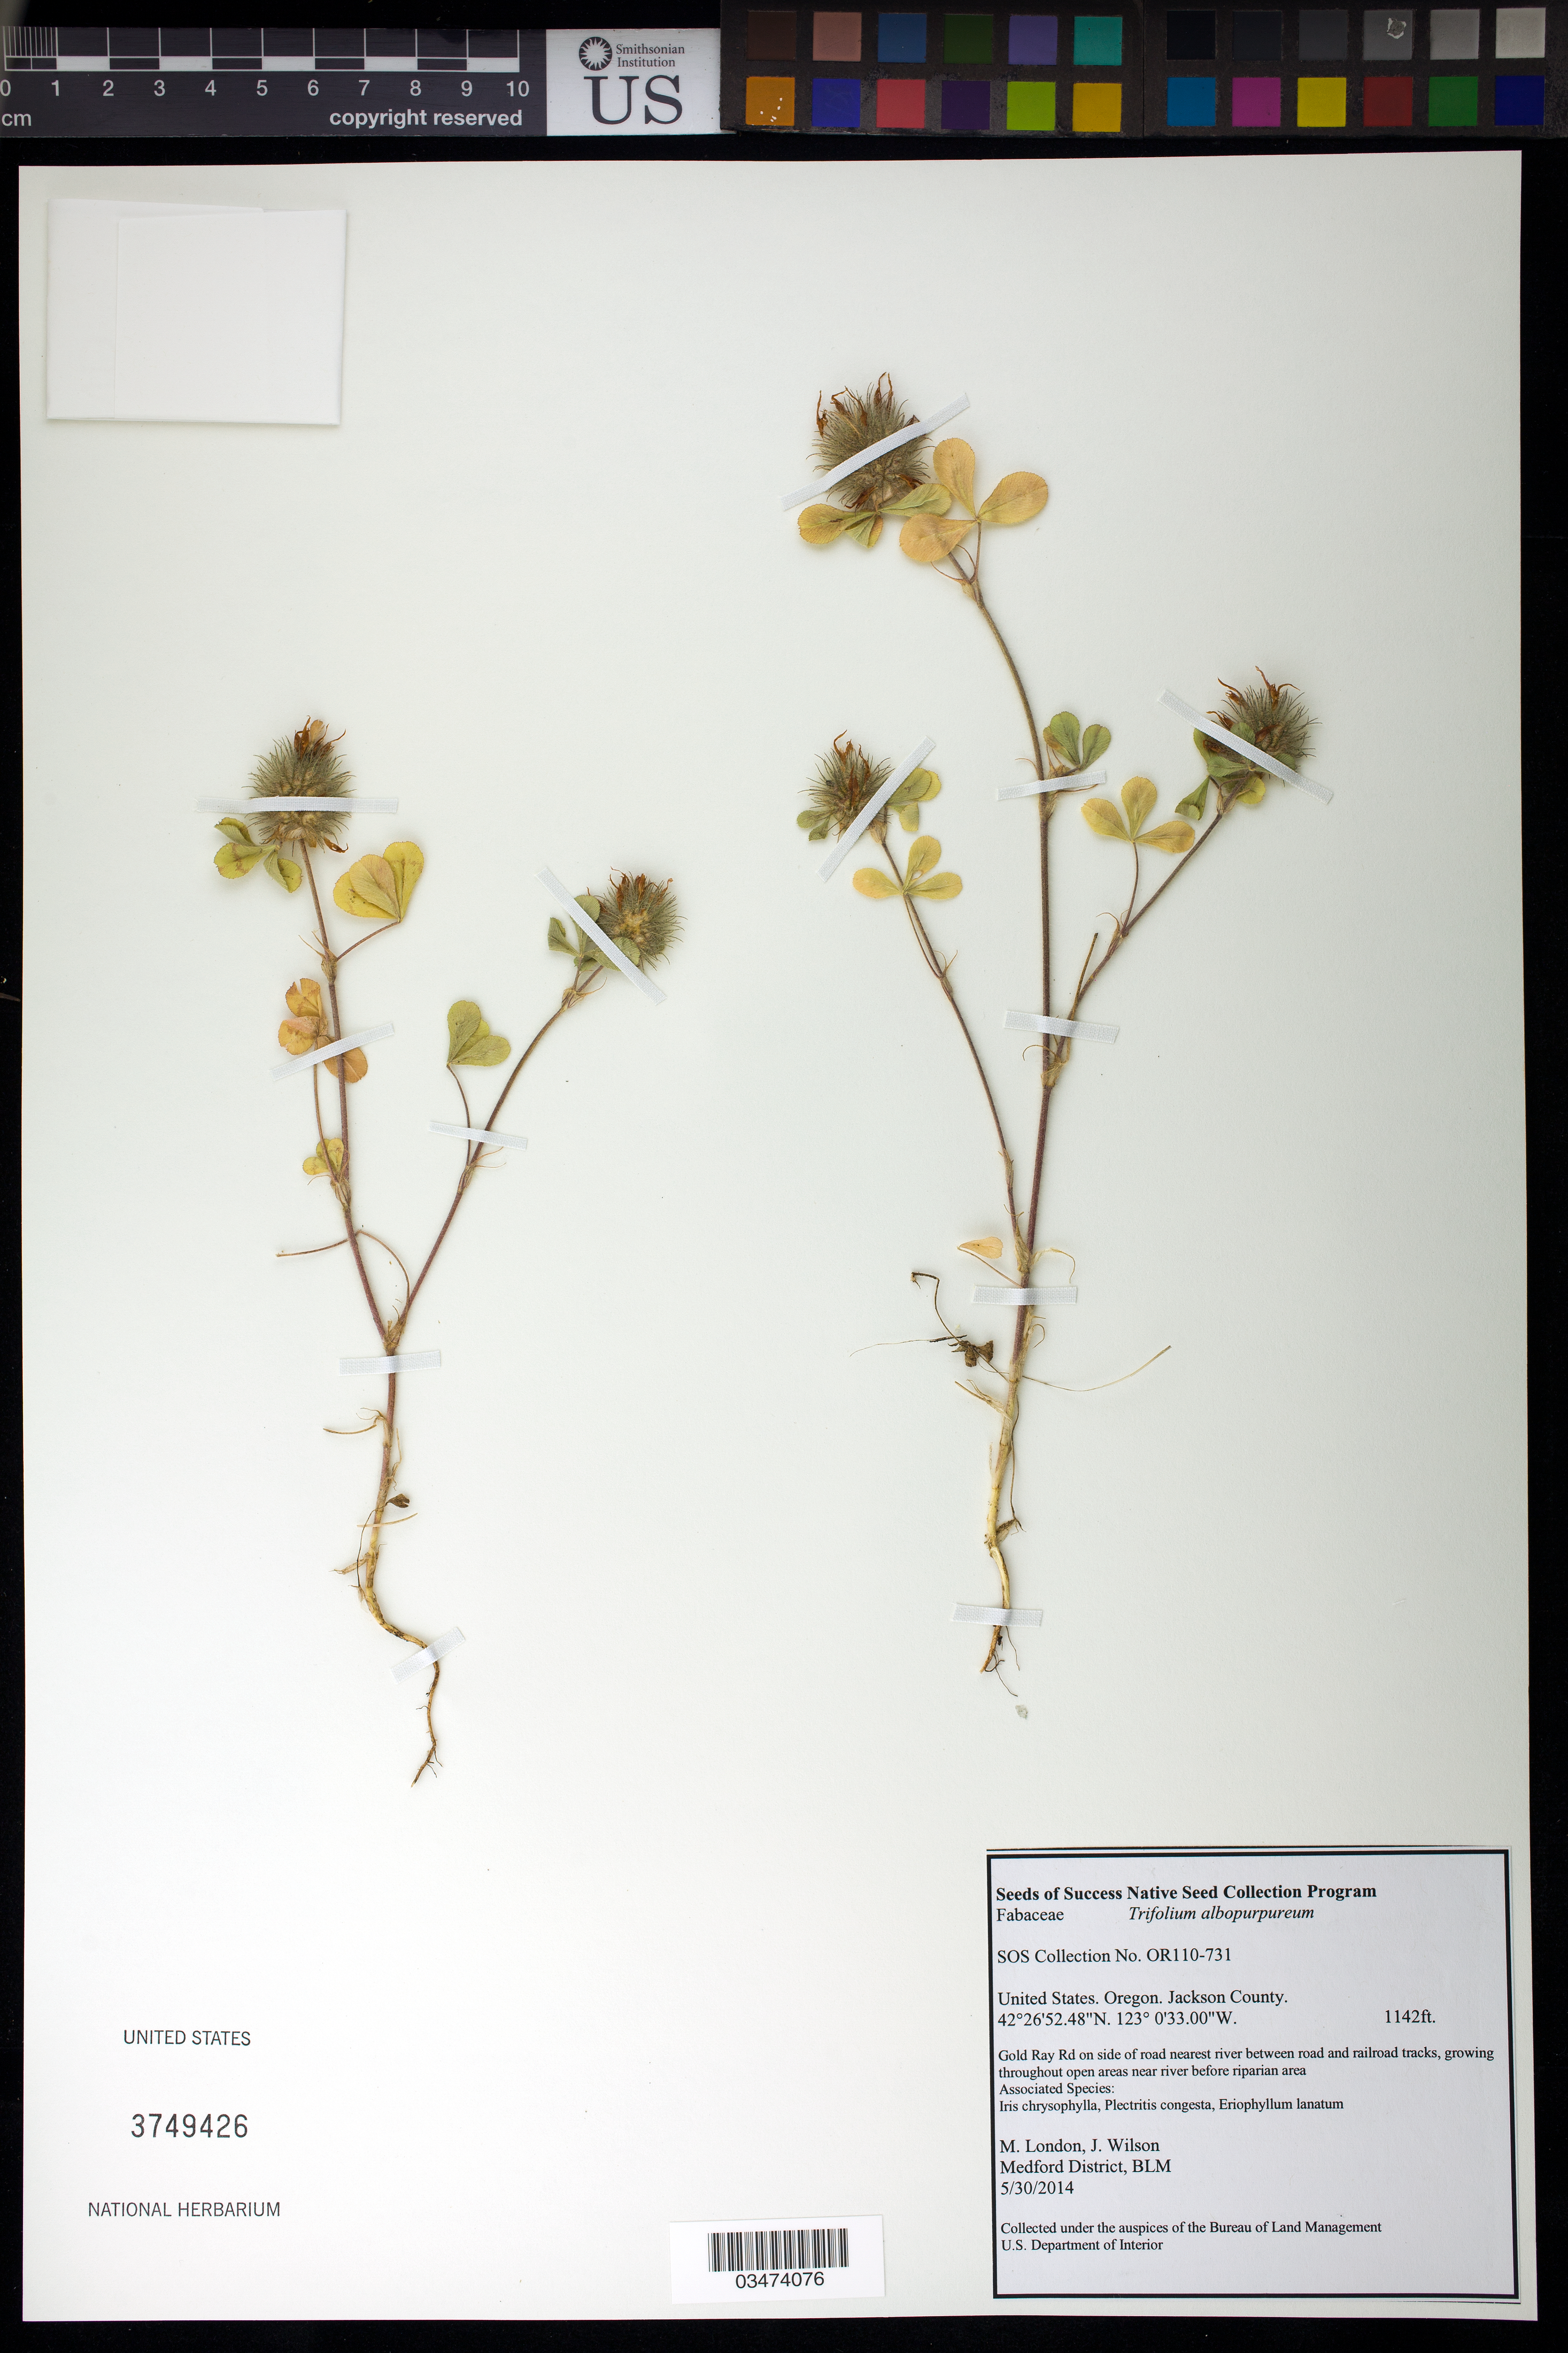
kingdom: Plantae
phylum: Tracheophyta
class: Magnoliopsida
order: Fabales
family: Fabaceae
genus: Trifolium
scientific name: Trifolium albopurpureum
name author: Torr. & A. Gray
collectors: M. London & J. Wilson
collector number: OR110-731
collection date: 2014-05-30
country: United States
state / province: Oregon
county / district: Jackson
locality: Gold Ray Rd, west side, between road and railroad tracks.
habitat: Associated species: Iris chrysophylla, Plectritis congresta, Eriophyllum lanatum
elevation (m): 348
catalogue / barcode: US 3749426